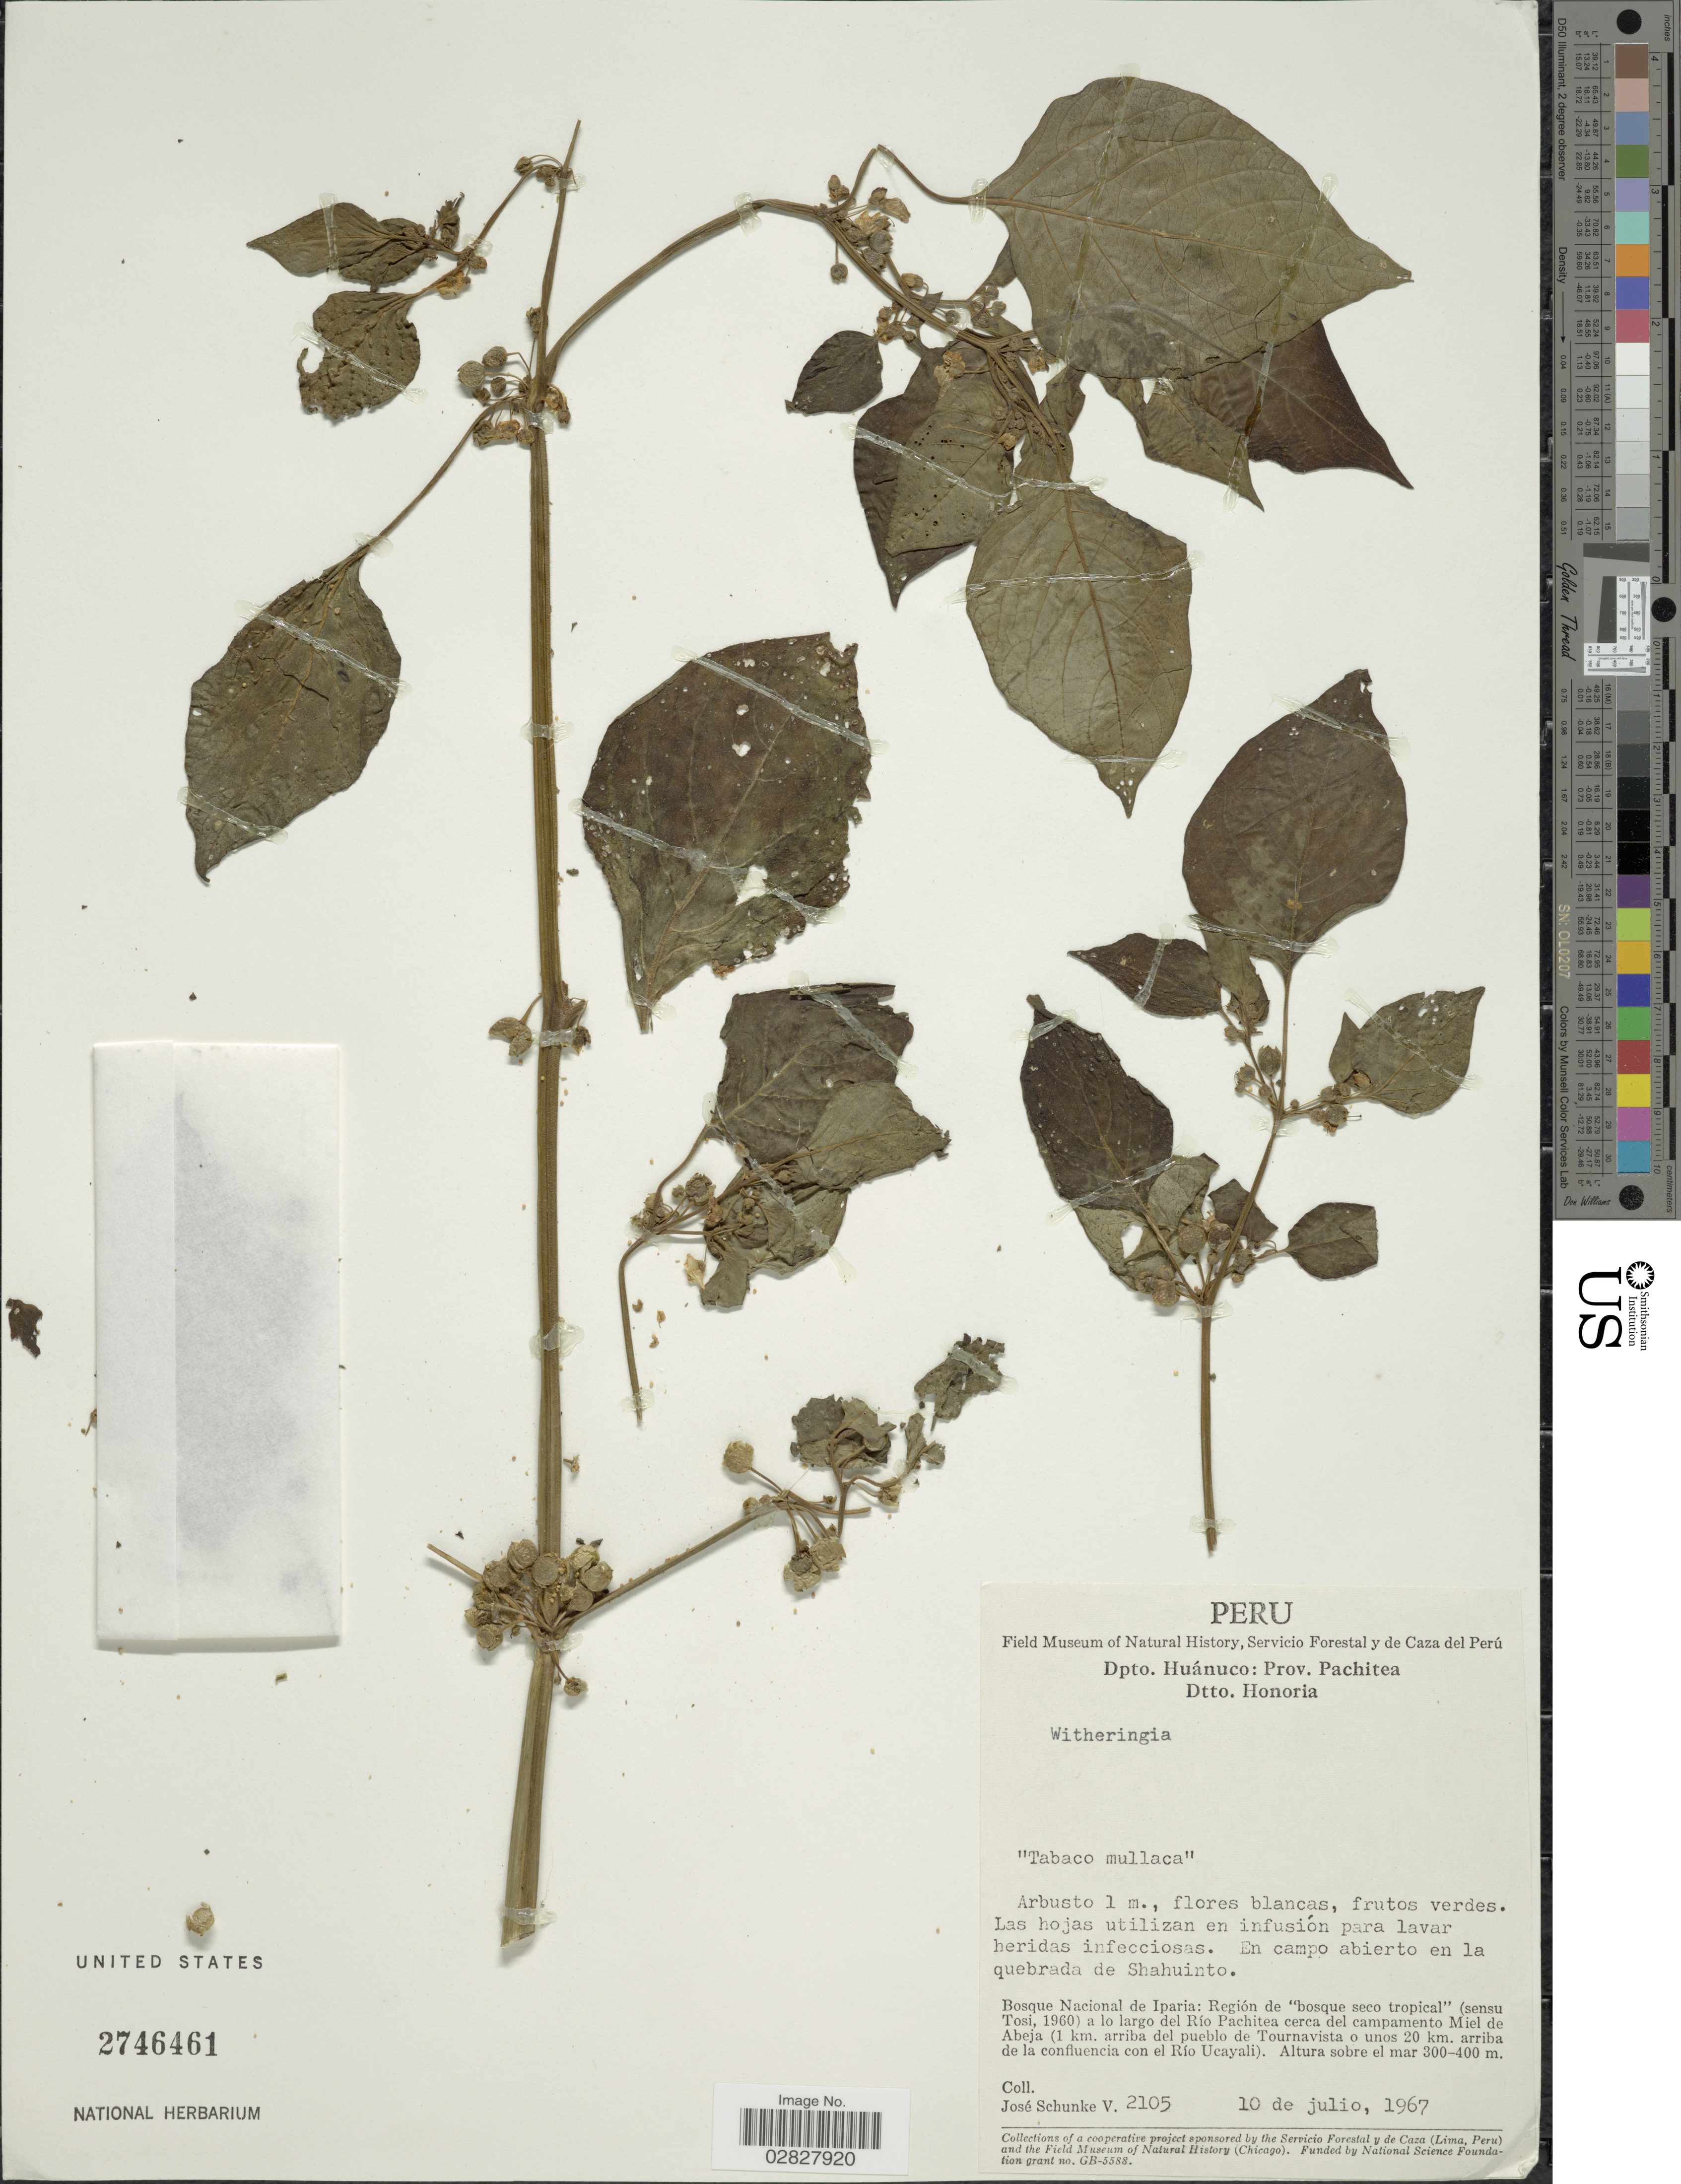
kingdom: Plantae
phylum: Tracheophyta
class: Magnoliopsida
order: Solanales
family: Solanaceae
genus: Witheringia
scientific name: Witheringia sp.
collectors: J. Schunke Vigo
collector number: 2105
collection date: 1967-07-10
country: Peru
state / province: Huánuco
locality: Dpto. Huánuco: Prov. Pachitea, Dtto. Honoria, En campo abierto en la quebrada de Shahuinto, Bosque Nacional de Iparia: Región de "bosque seco tropical" (sensu Tosi, 1960) a lo largo del Río Pachitea cerca del campamento Miel de Abeja (1 km. arriba del pueblo de Tournavista o unos 20 km. arriba de la confluencia con el Río Ucayali).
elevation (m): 300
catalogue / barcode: US 2746461